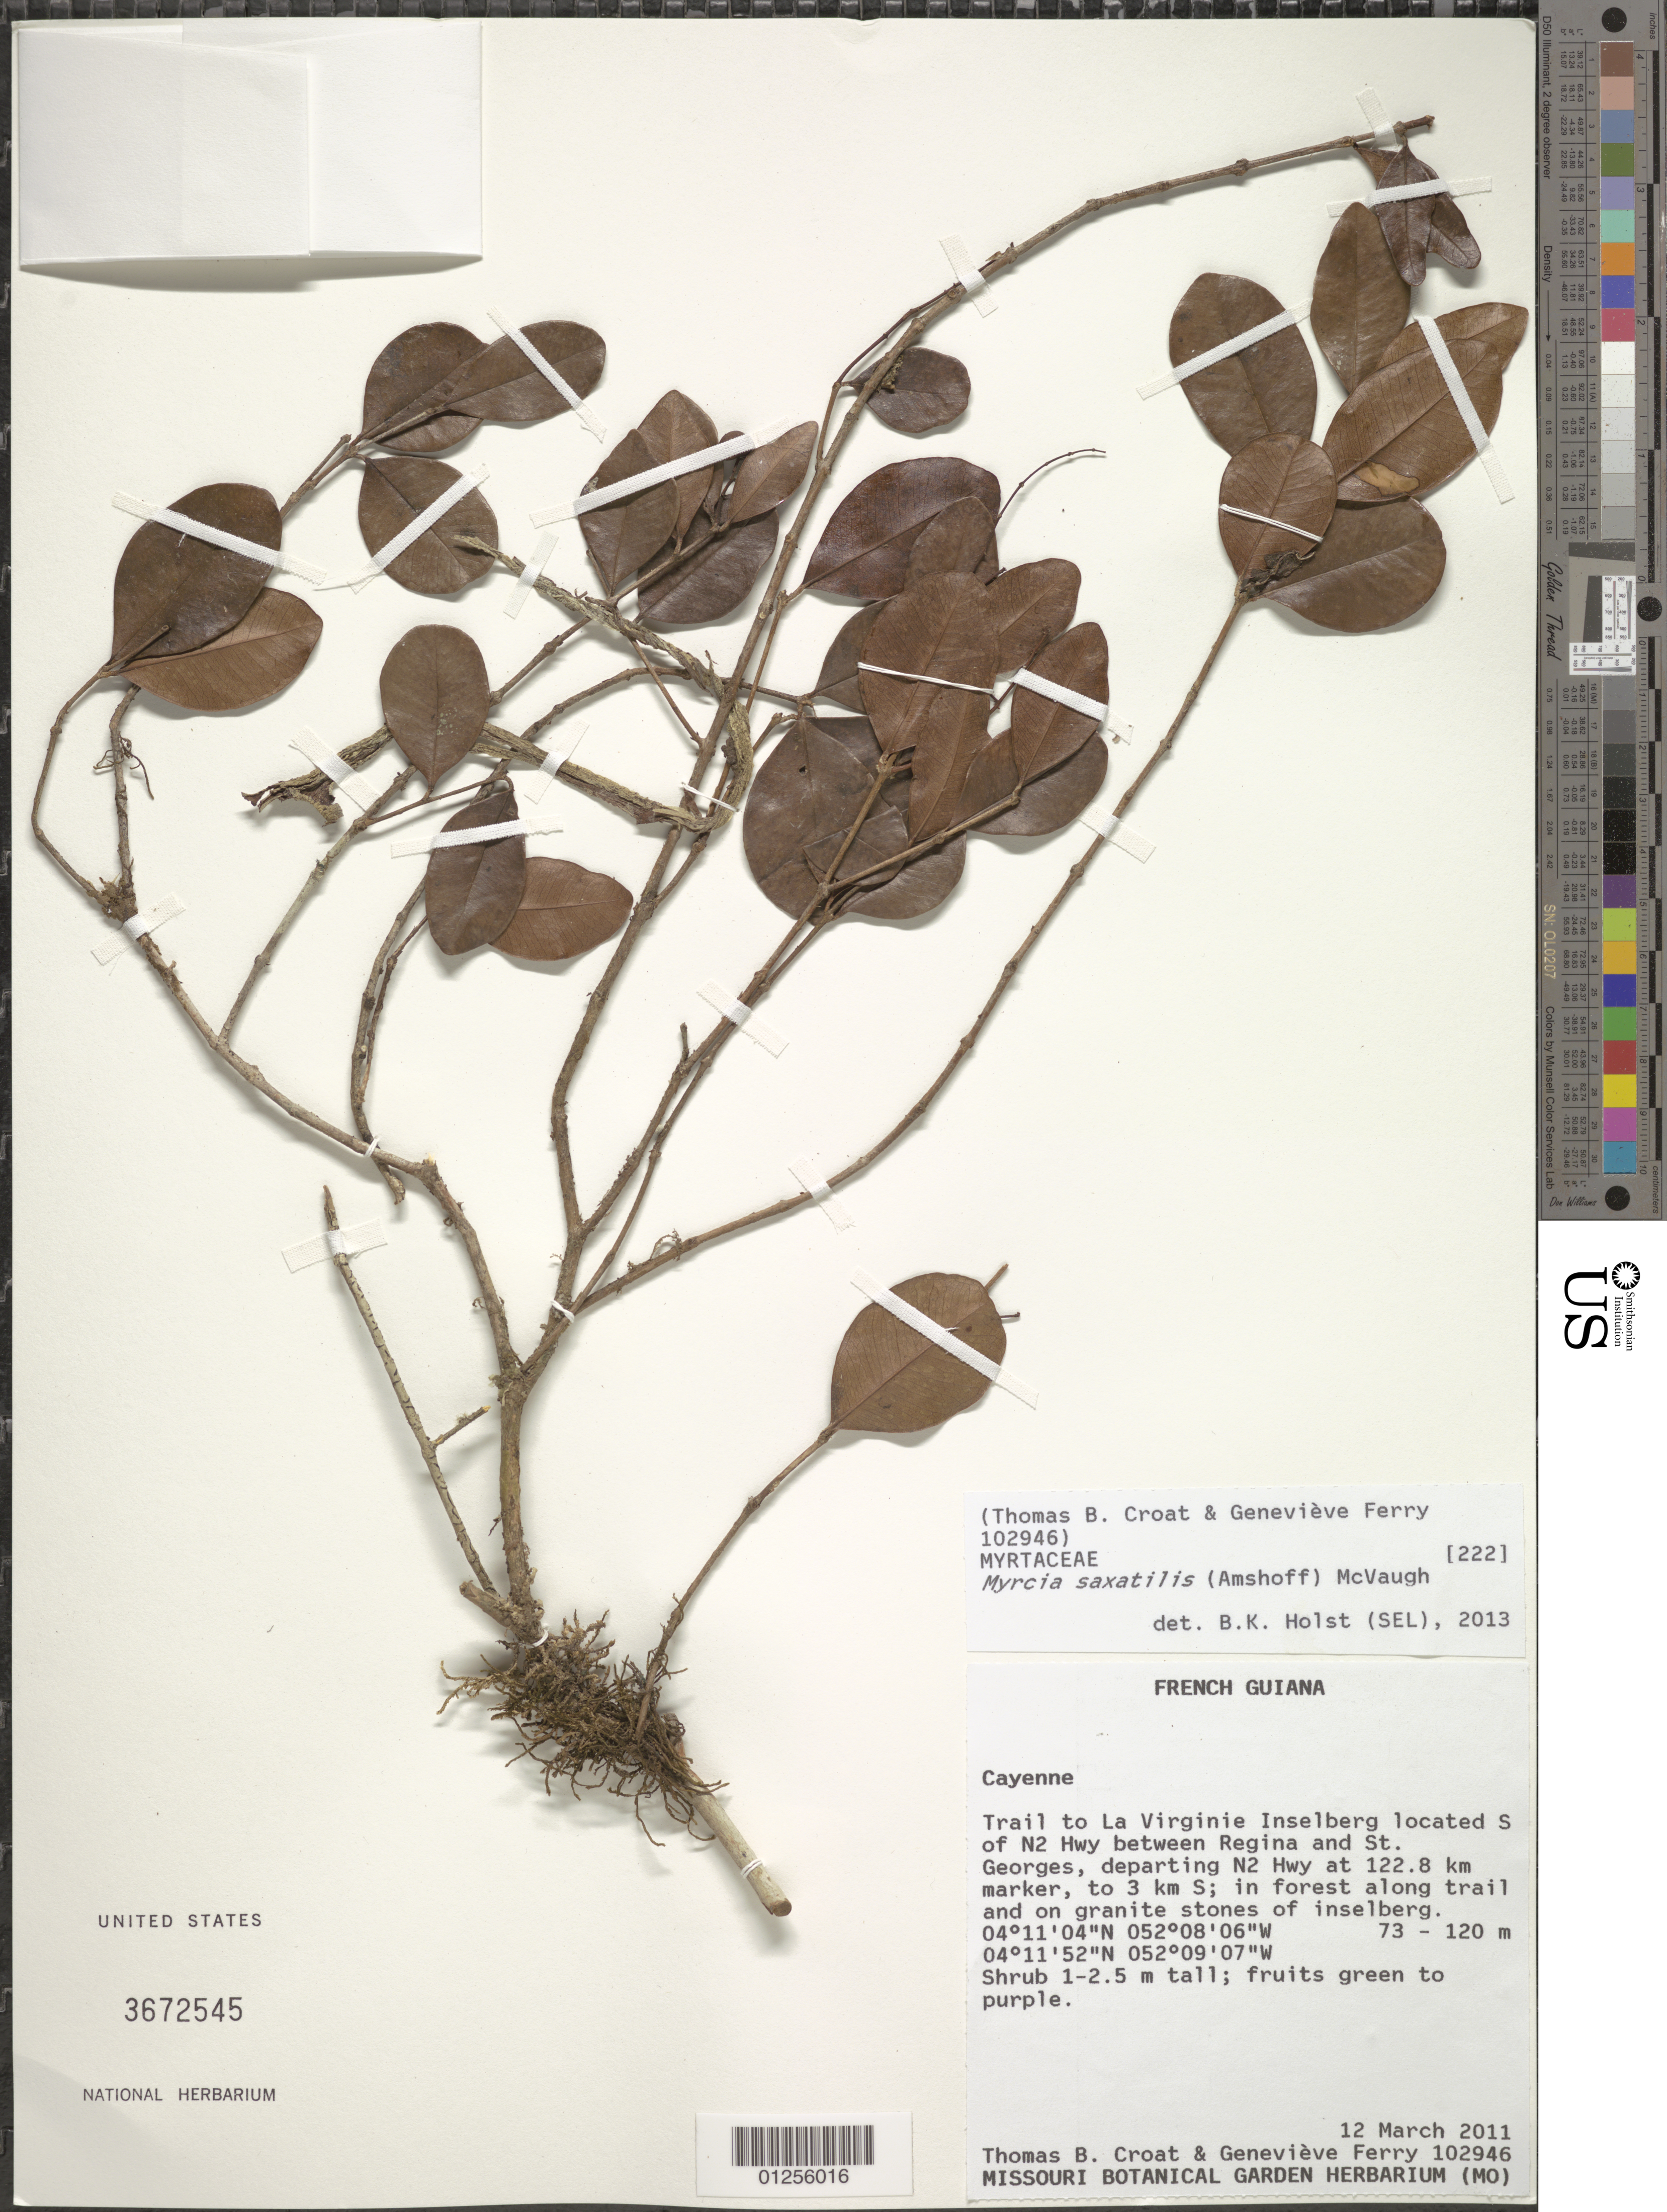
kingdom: Plantae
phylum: Tracheophyta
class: Magnoliopsida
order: Myrtales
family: Myrtaceae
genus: Myrcia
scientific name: Myrcia saxatilis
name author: (Amshoff) McVaugh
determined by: Holst, Bruce K.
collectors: T. B. Croat & G. Ferry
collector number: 102946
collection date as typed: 12 Mar 2011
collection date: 2011-03-12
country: French Guiana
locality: Cayenne. Trail to La Virginie Inselberg located S of N2 Hwy between Regina and St Georges.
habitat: In forest along trail and on granite stones of inselberg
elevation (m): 73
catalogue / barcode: US 3672545